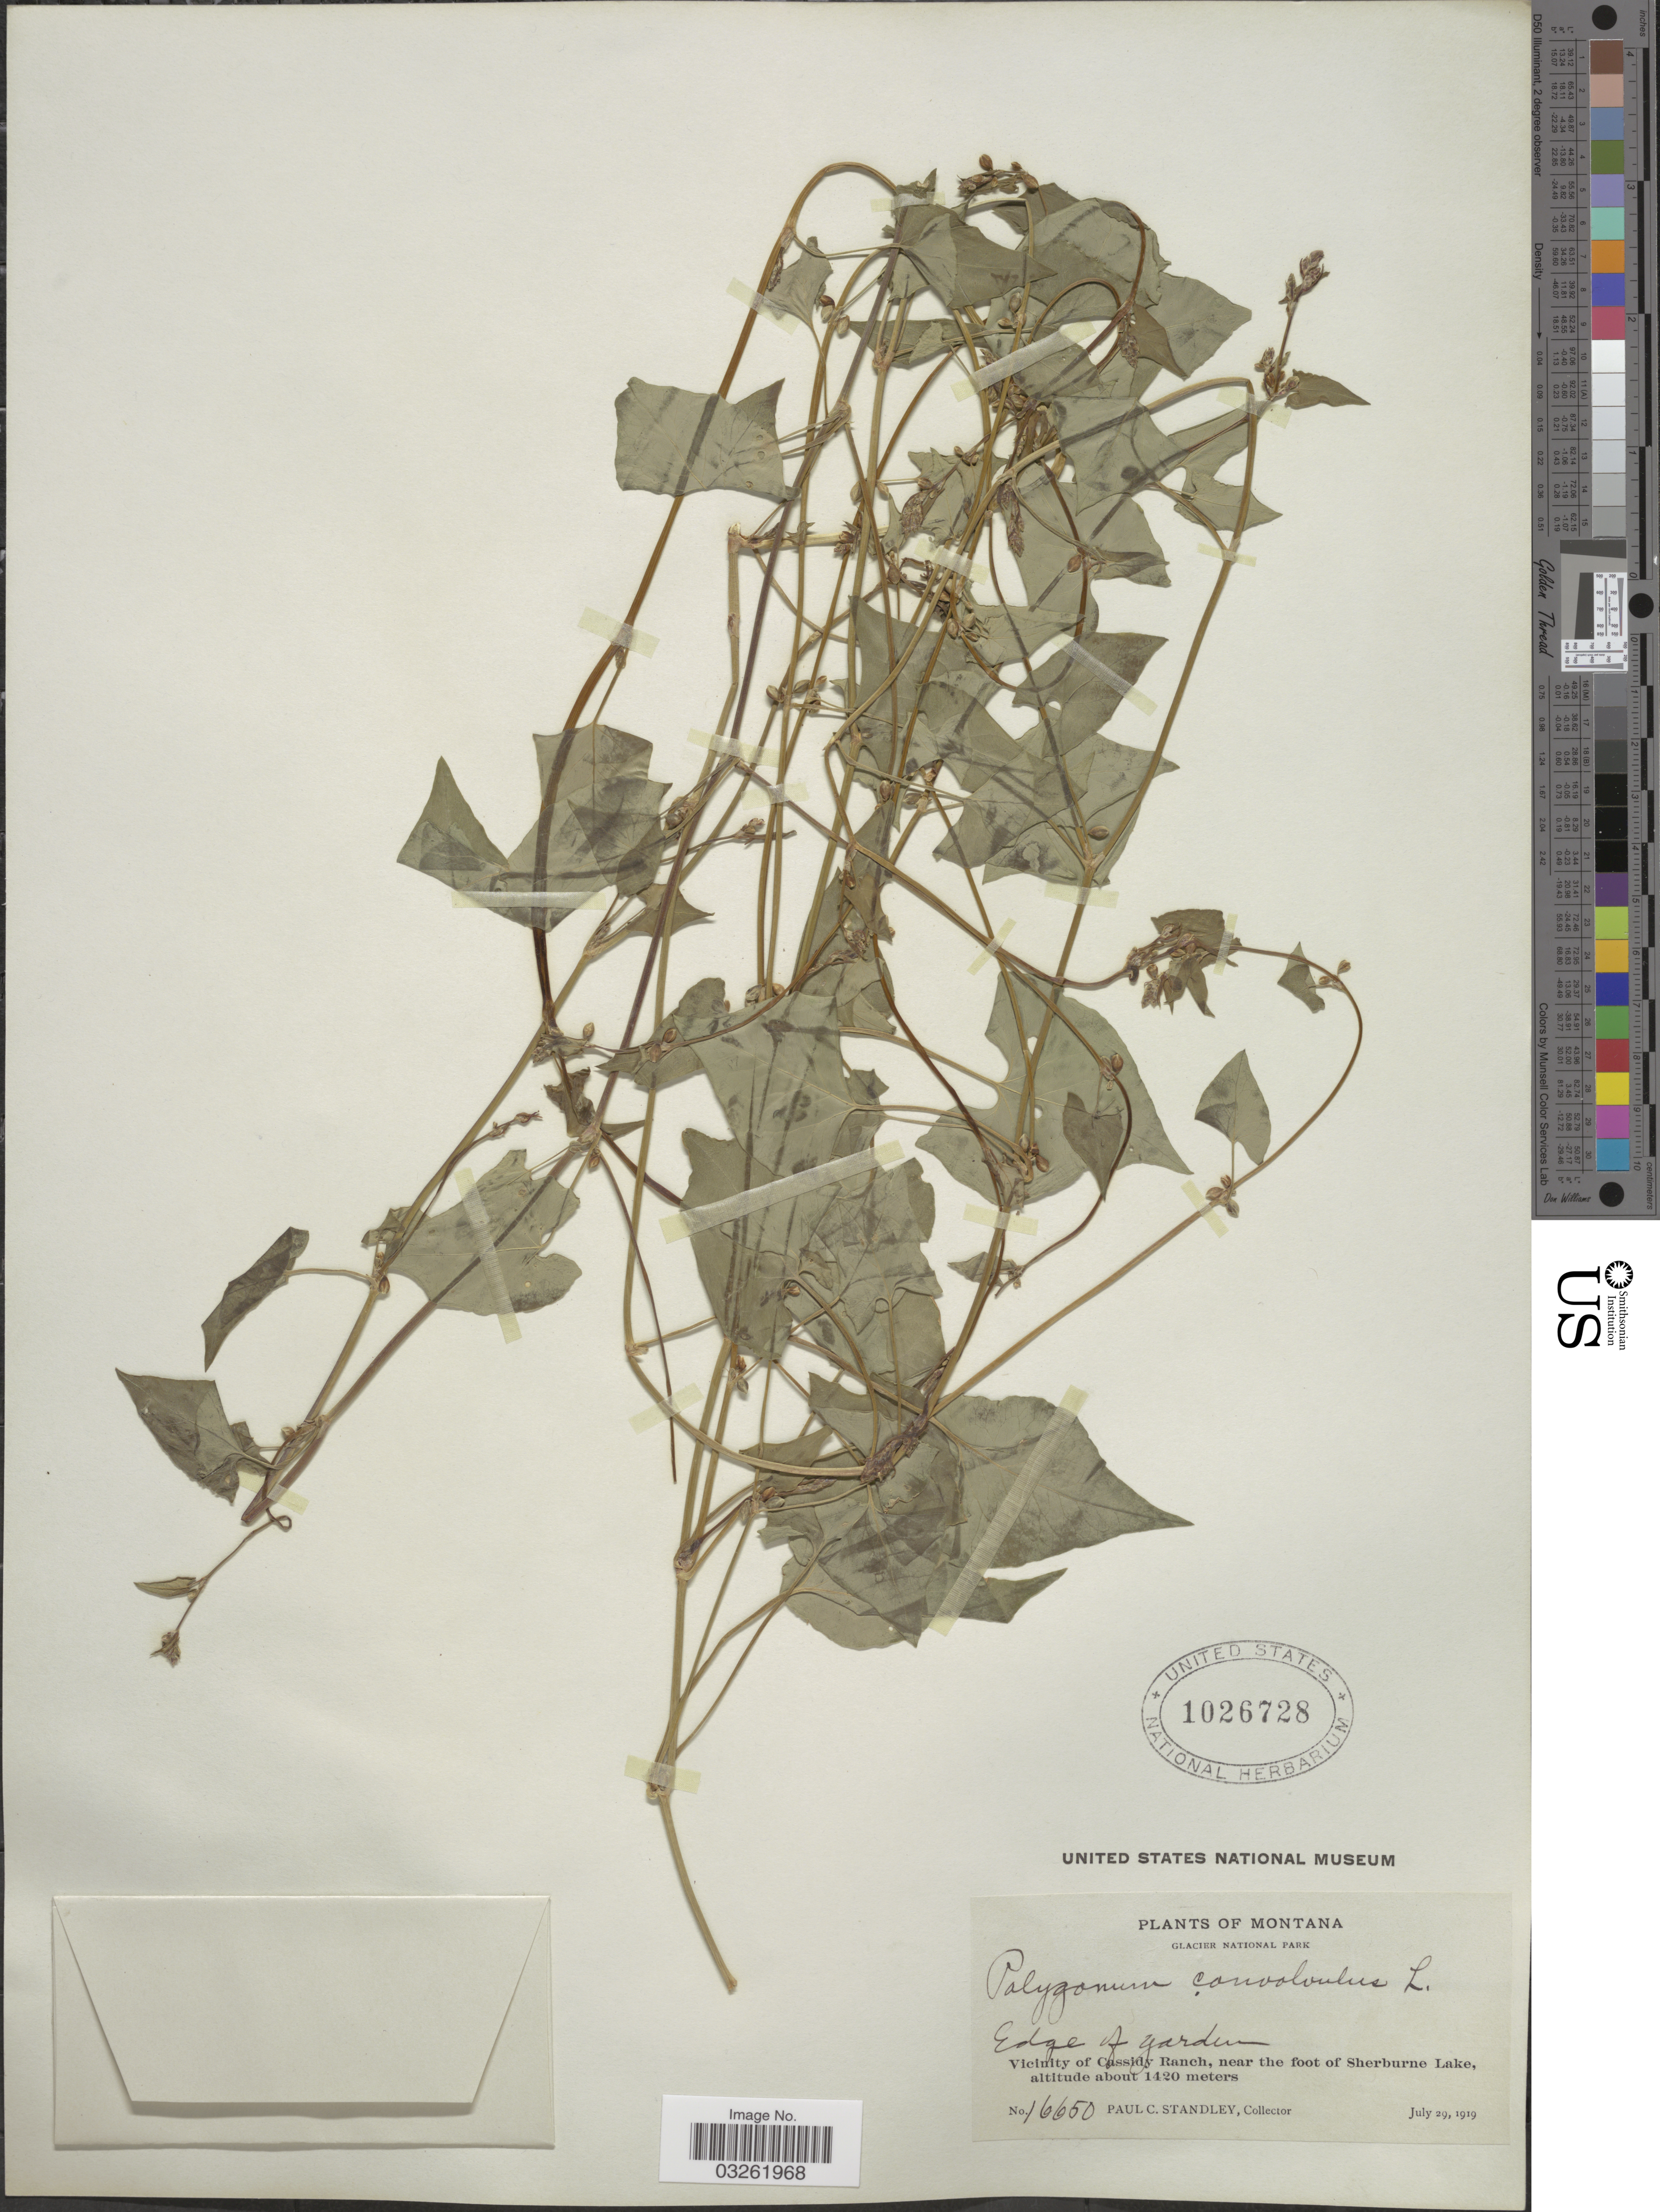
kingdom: Plantae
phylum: Tracheophyta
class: Magnoliopsida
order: Caryophyllales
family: Polygonaceae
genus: Fallopia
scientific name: Fallopia convolvulus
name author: (L.) Á. Löve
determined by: Strong, M. T., (US), Smithsonian Institution - National Museum of Natural History (UNITED STATES)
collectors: P. C. Standley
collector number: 16650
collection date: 1919-07-29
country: United States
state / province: Montana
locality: Glacier National Park. Vicinity of Cassidy Ranch, near the foot of Sherburne Lake.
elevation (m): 1420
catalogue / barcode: US 1026728